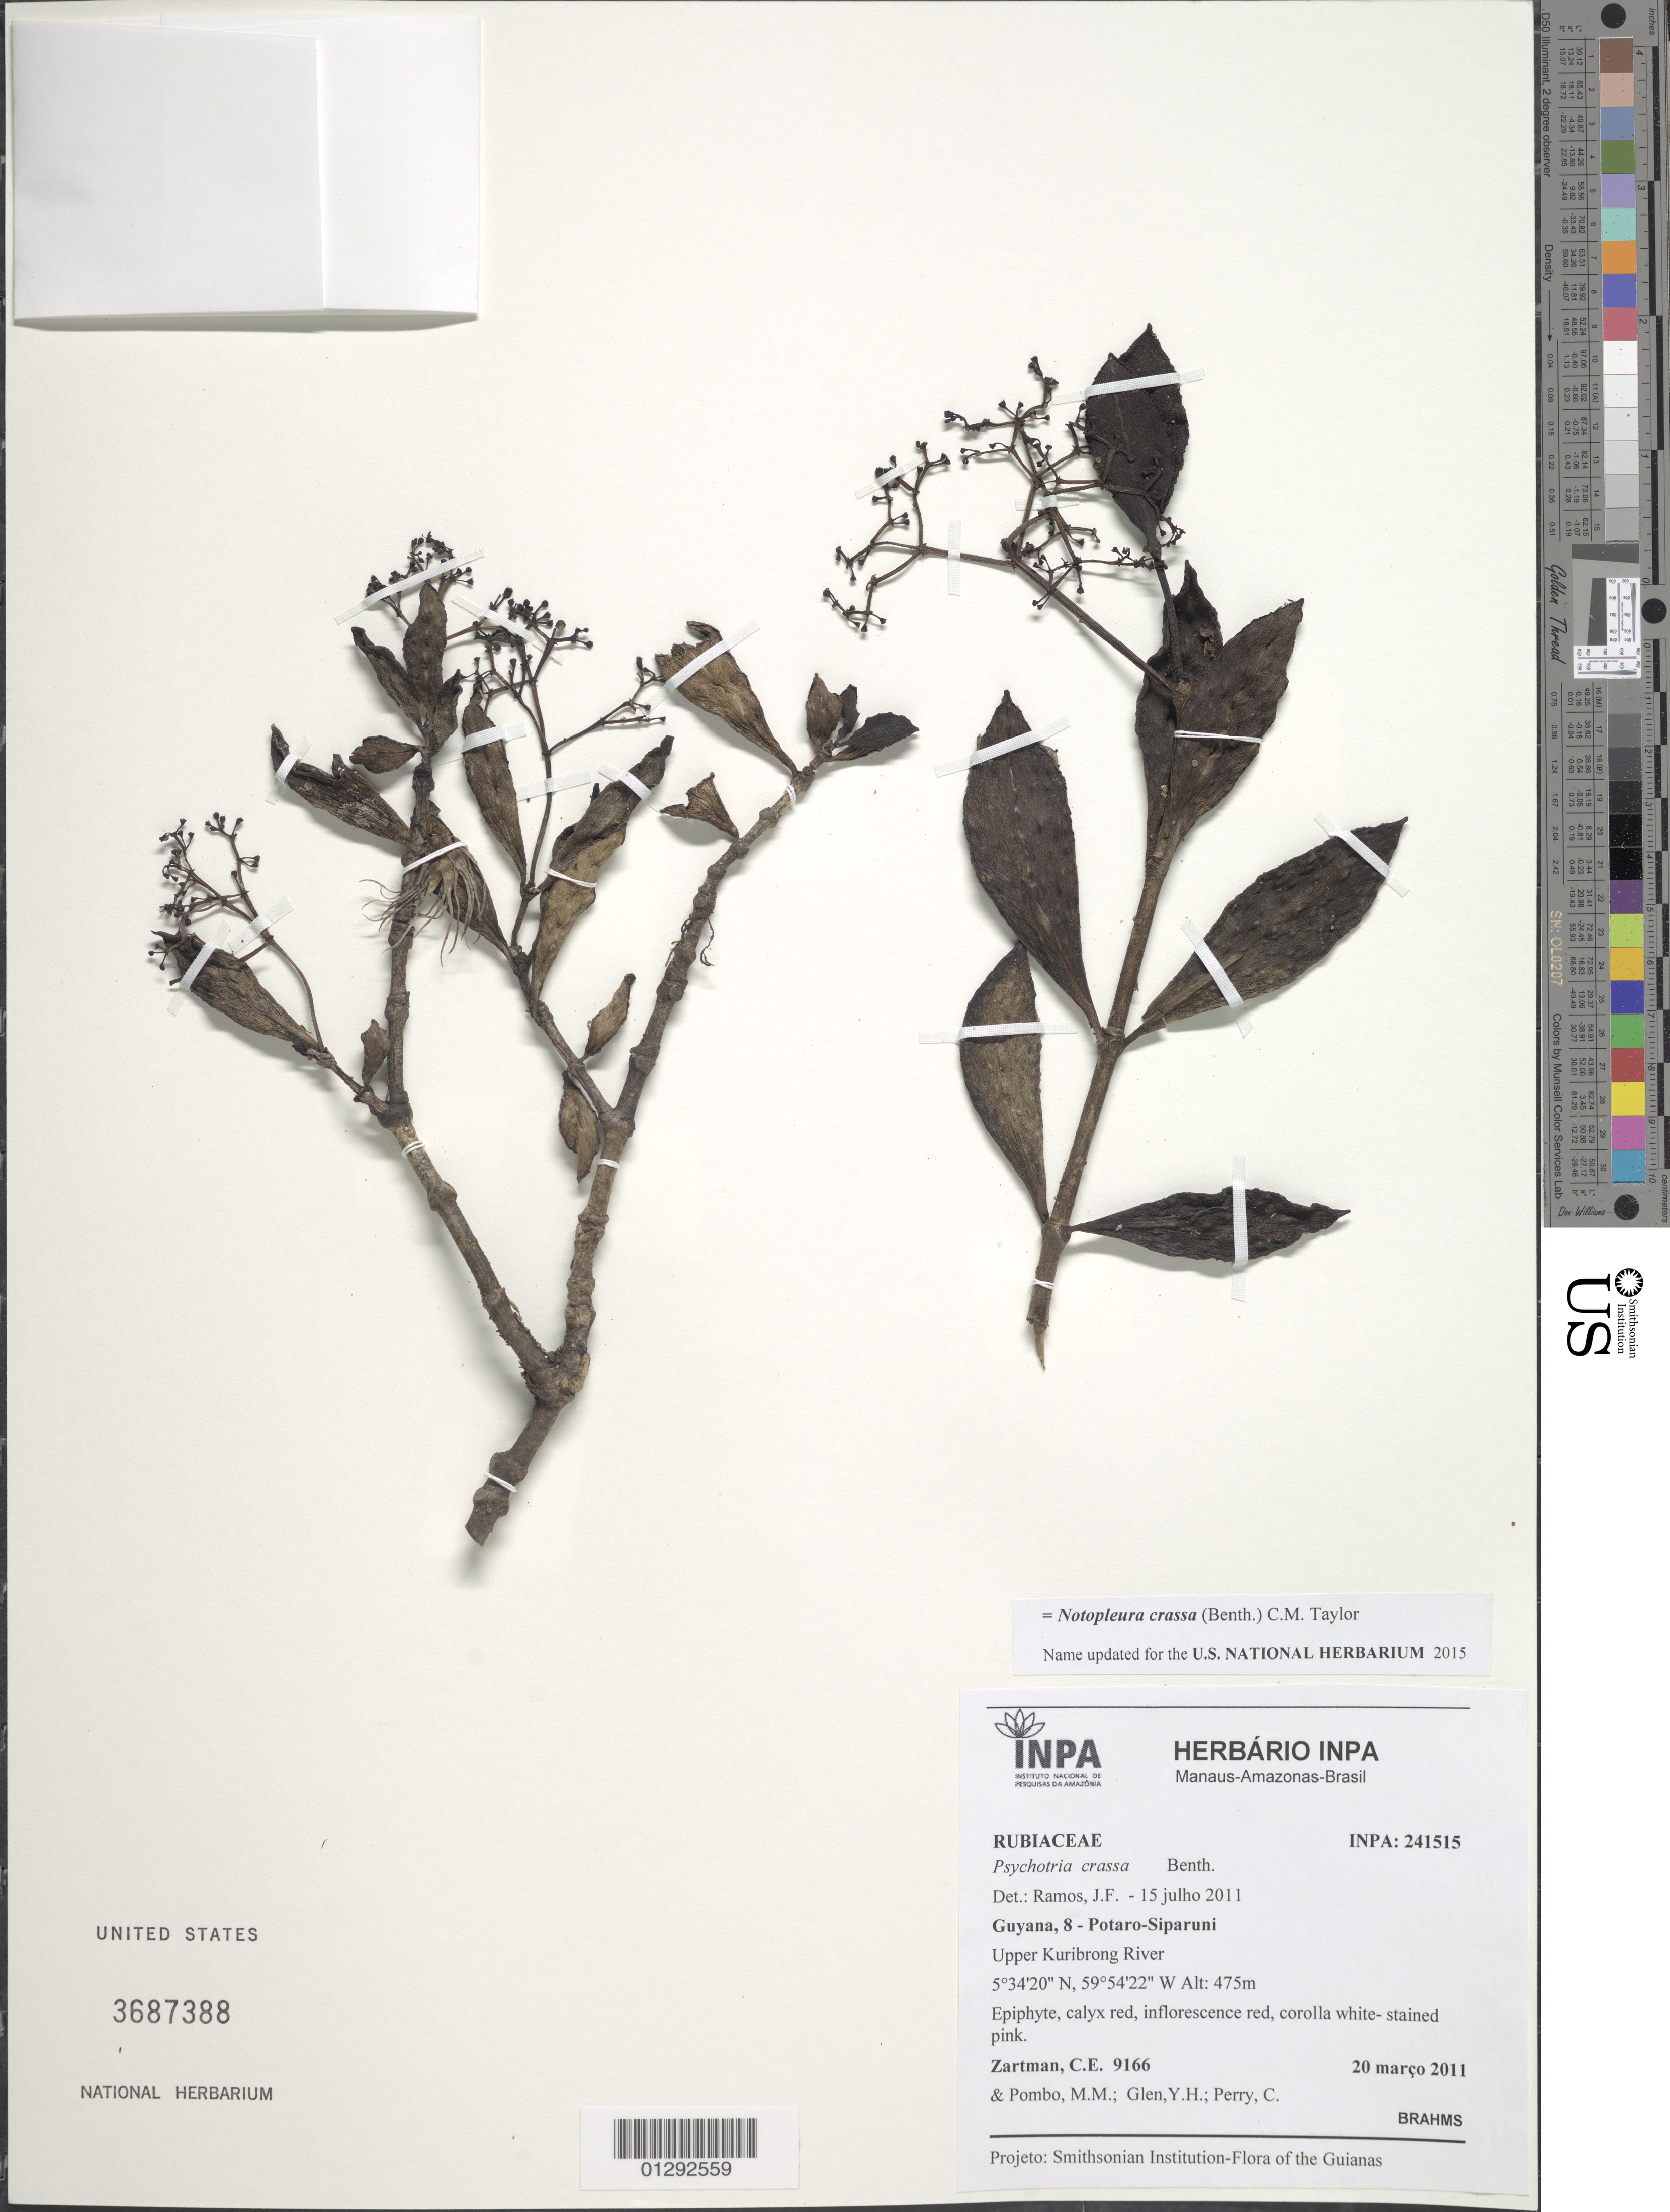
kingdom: Plantae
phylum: Tracheophyta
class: Magnoliopsida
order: Gentianales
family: Rubiaceae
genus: Psychotria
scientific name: Psychotria crassa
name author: Benth.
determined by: Ramos, J. F.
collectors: C. Zartman, M. Pombo, Y. Glen & C. Perry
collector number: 9166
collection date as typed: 20 Mar 2011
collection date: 2011-03-20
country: Guyana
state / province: Potaro-Siparuni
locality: Upper Kuribrong River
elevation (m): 475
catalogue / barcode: US 3687388